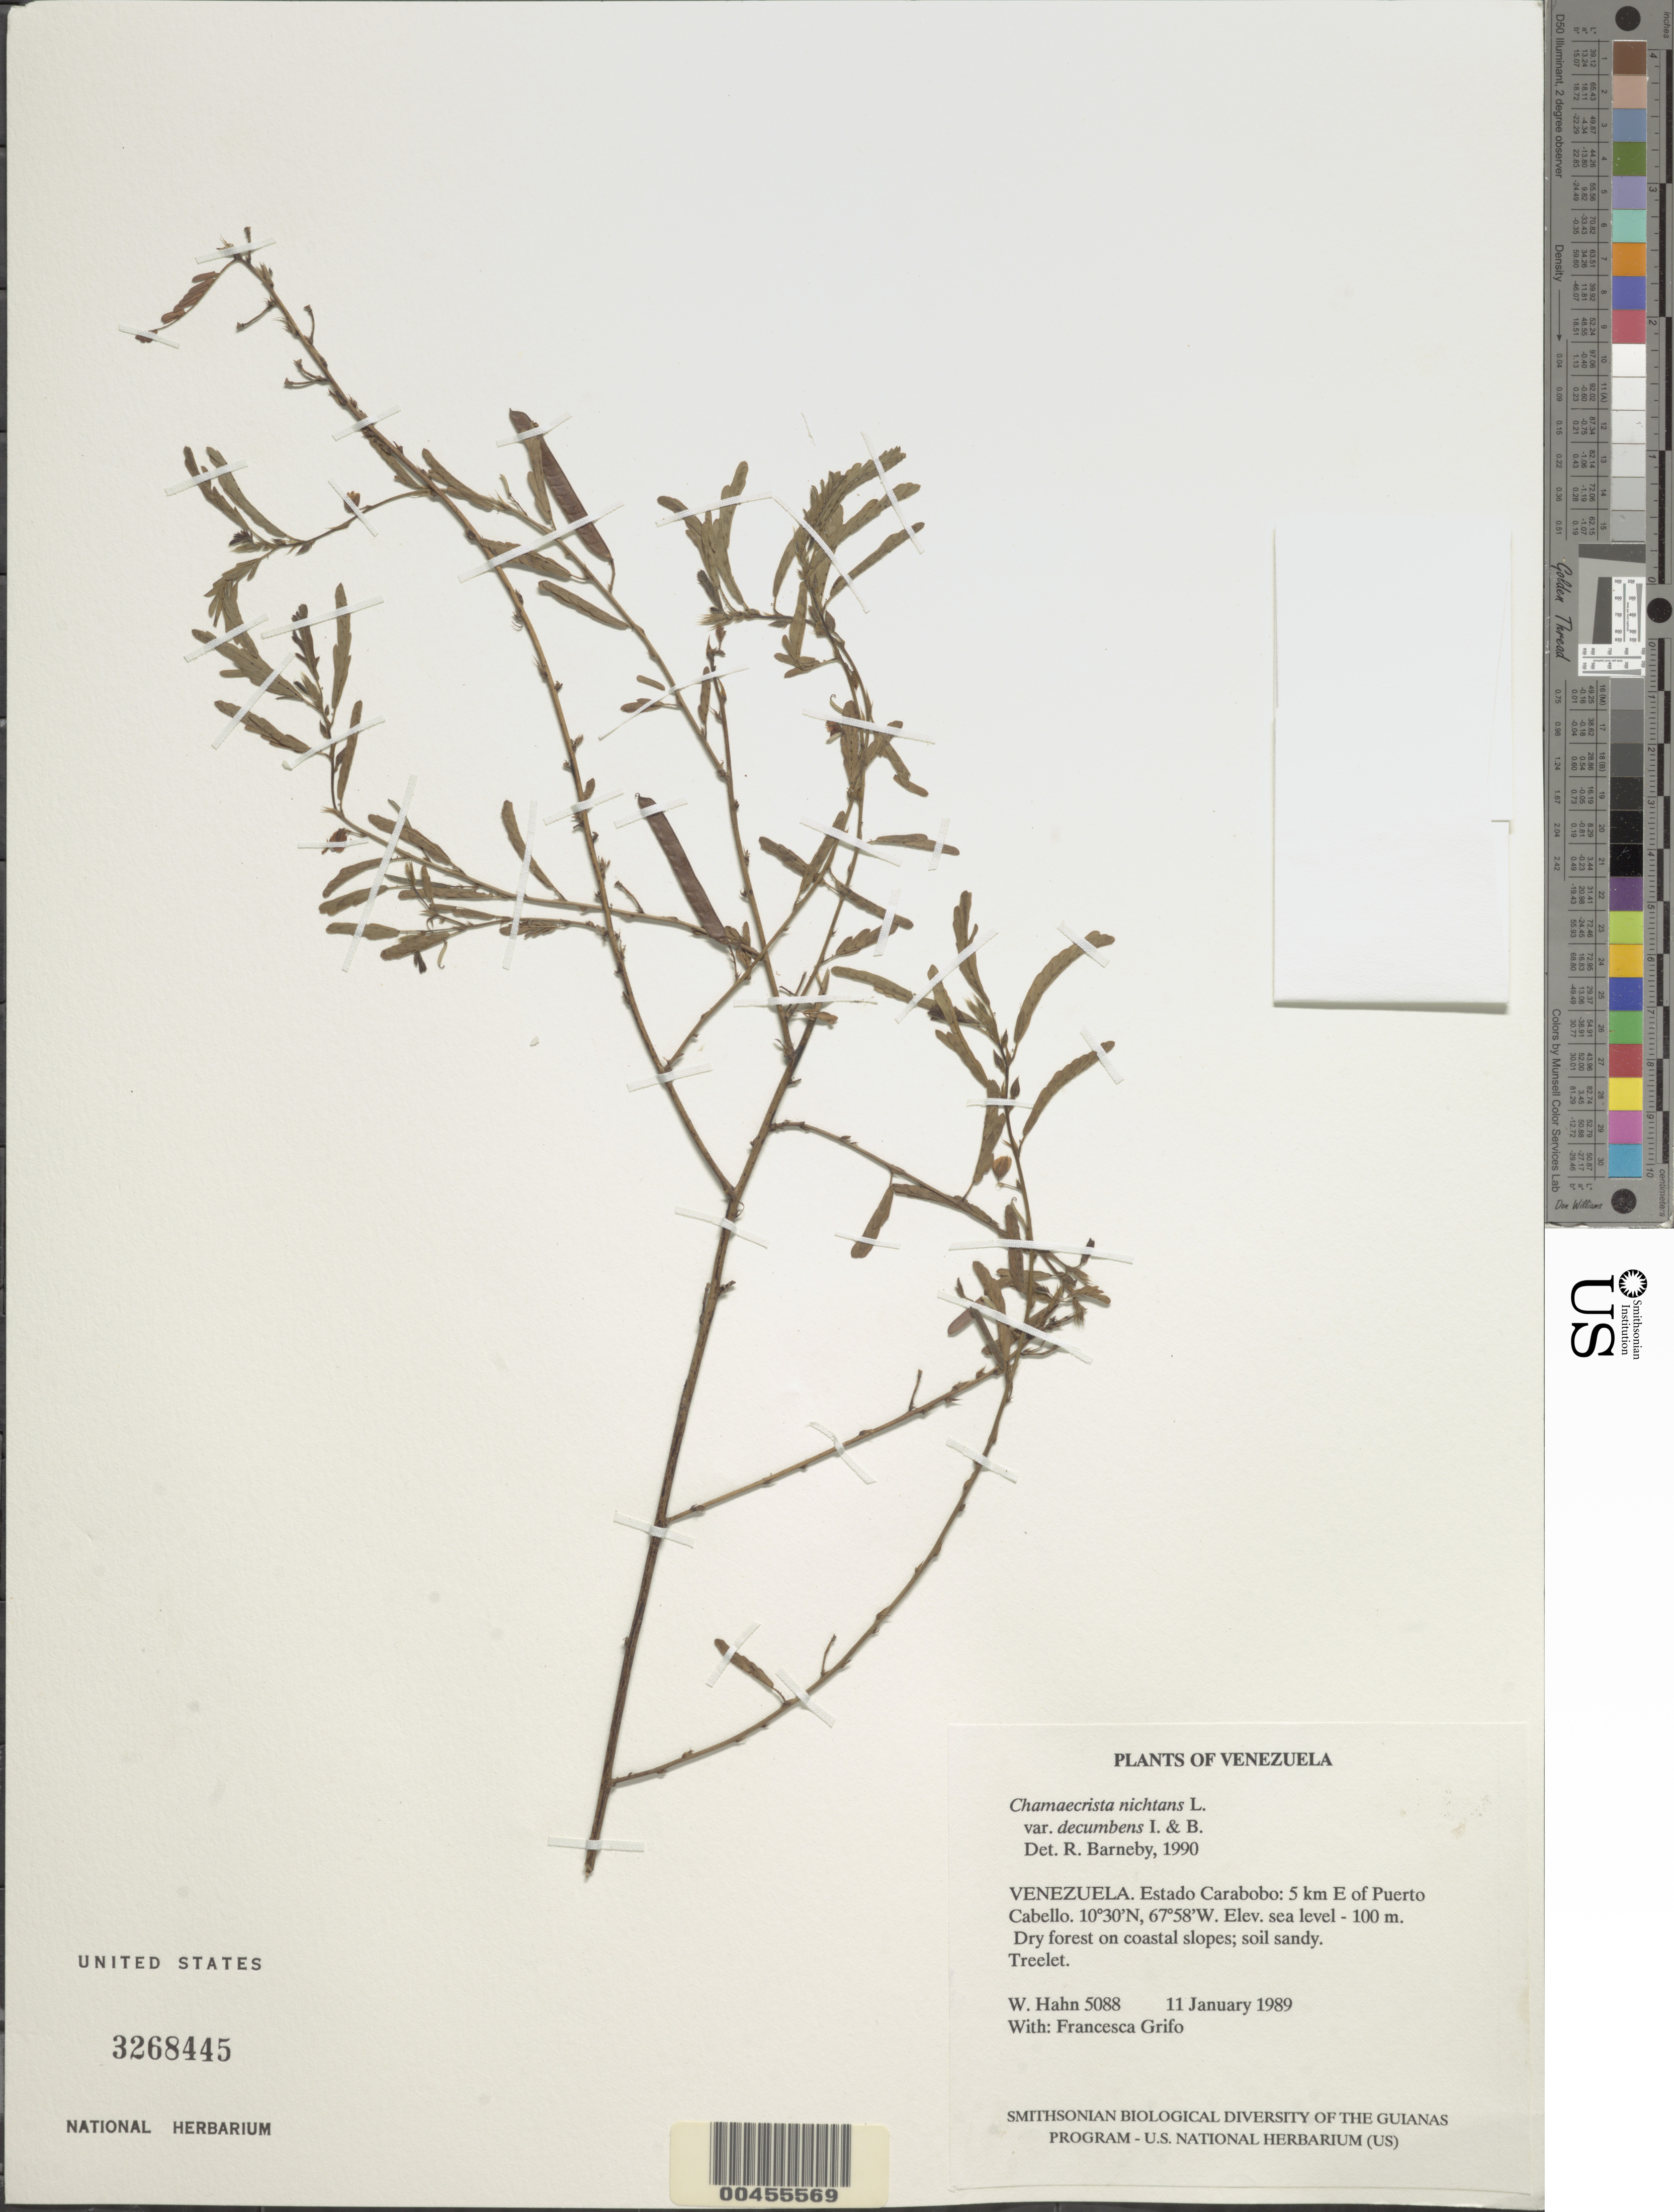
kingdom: Plantae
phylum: Tracheophyta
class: Magnoliopsida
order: Fabales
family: Fabaceae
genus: Chamaecrista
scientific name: Chamaecrista nictitans var. decumbens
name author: H.S. Irwin & Barneby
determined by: Barneby, Rupert C., (NY)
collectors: W. J. Hahn & F. Grifo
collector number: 5088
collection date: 1989-01-11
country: Venezuela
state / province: Carabobo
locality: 5 km E of Puerto Cabello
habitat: Dry forest on coastal slopes; soil sandy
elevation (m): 0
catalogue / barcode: US 3268445